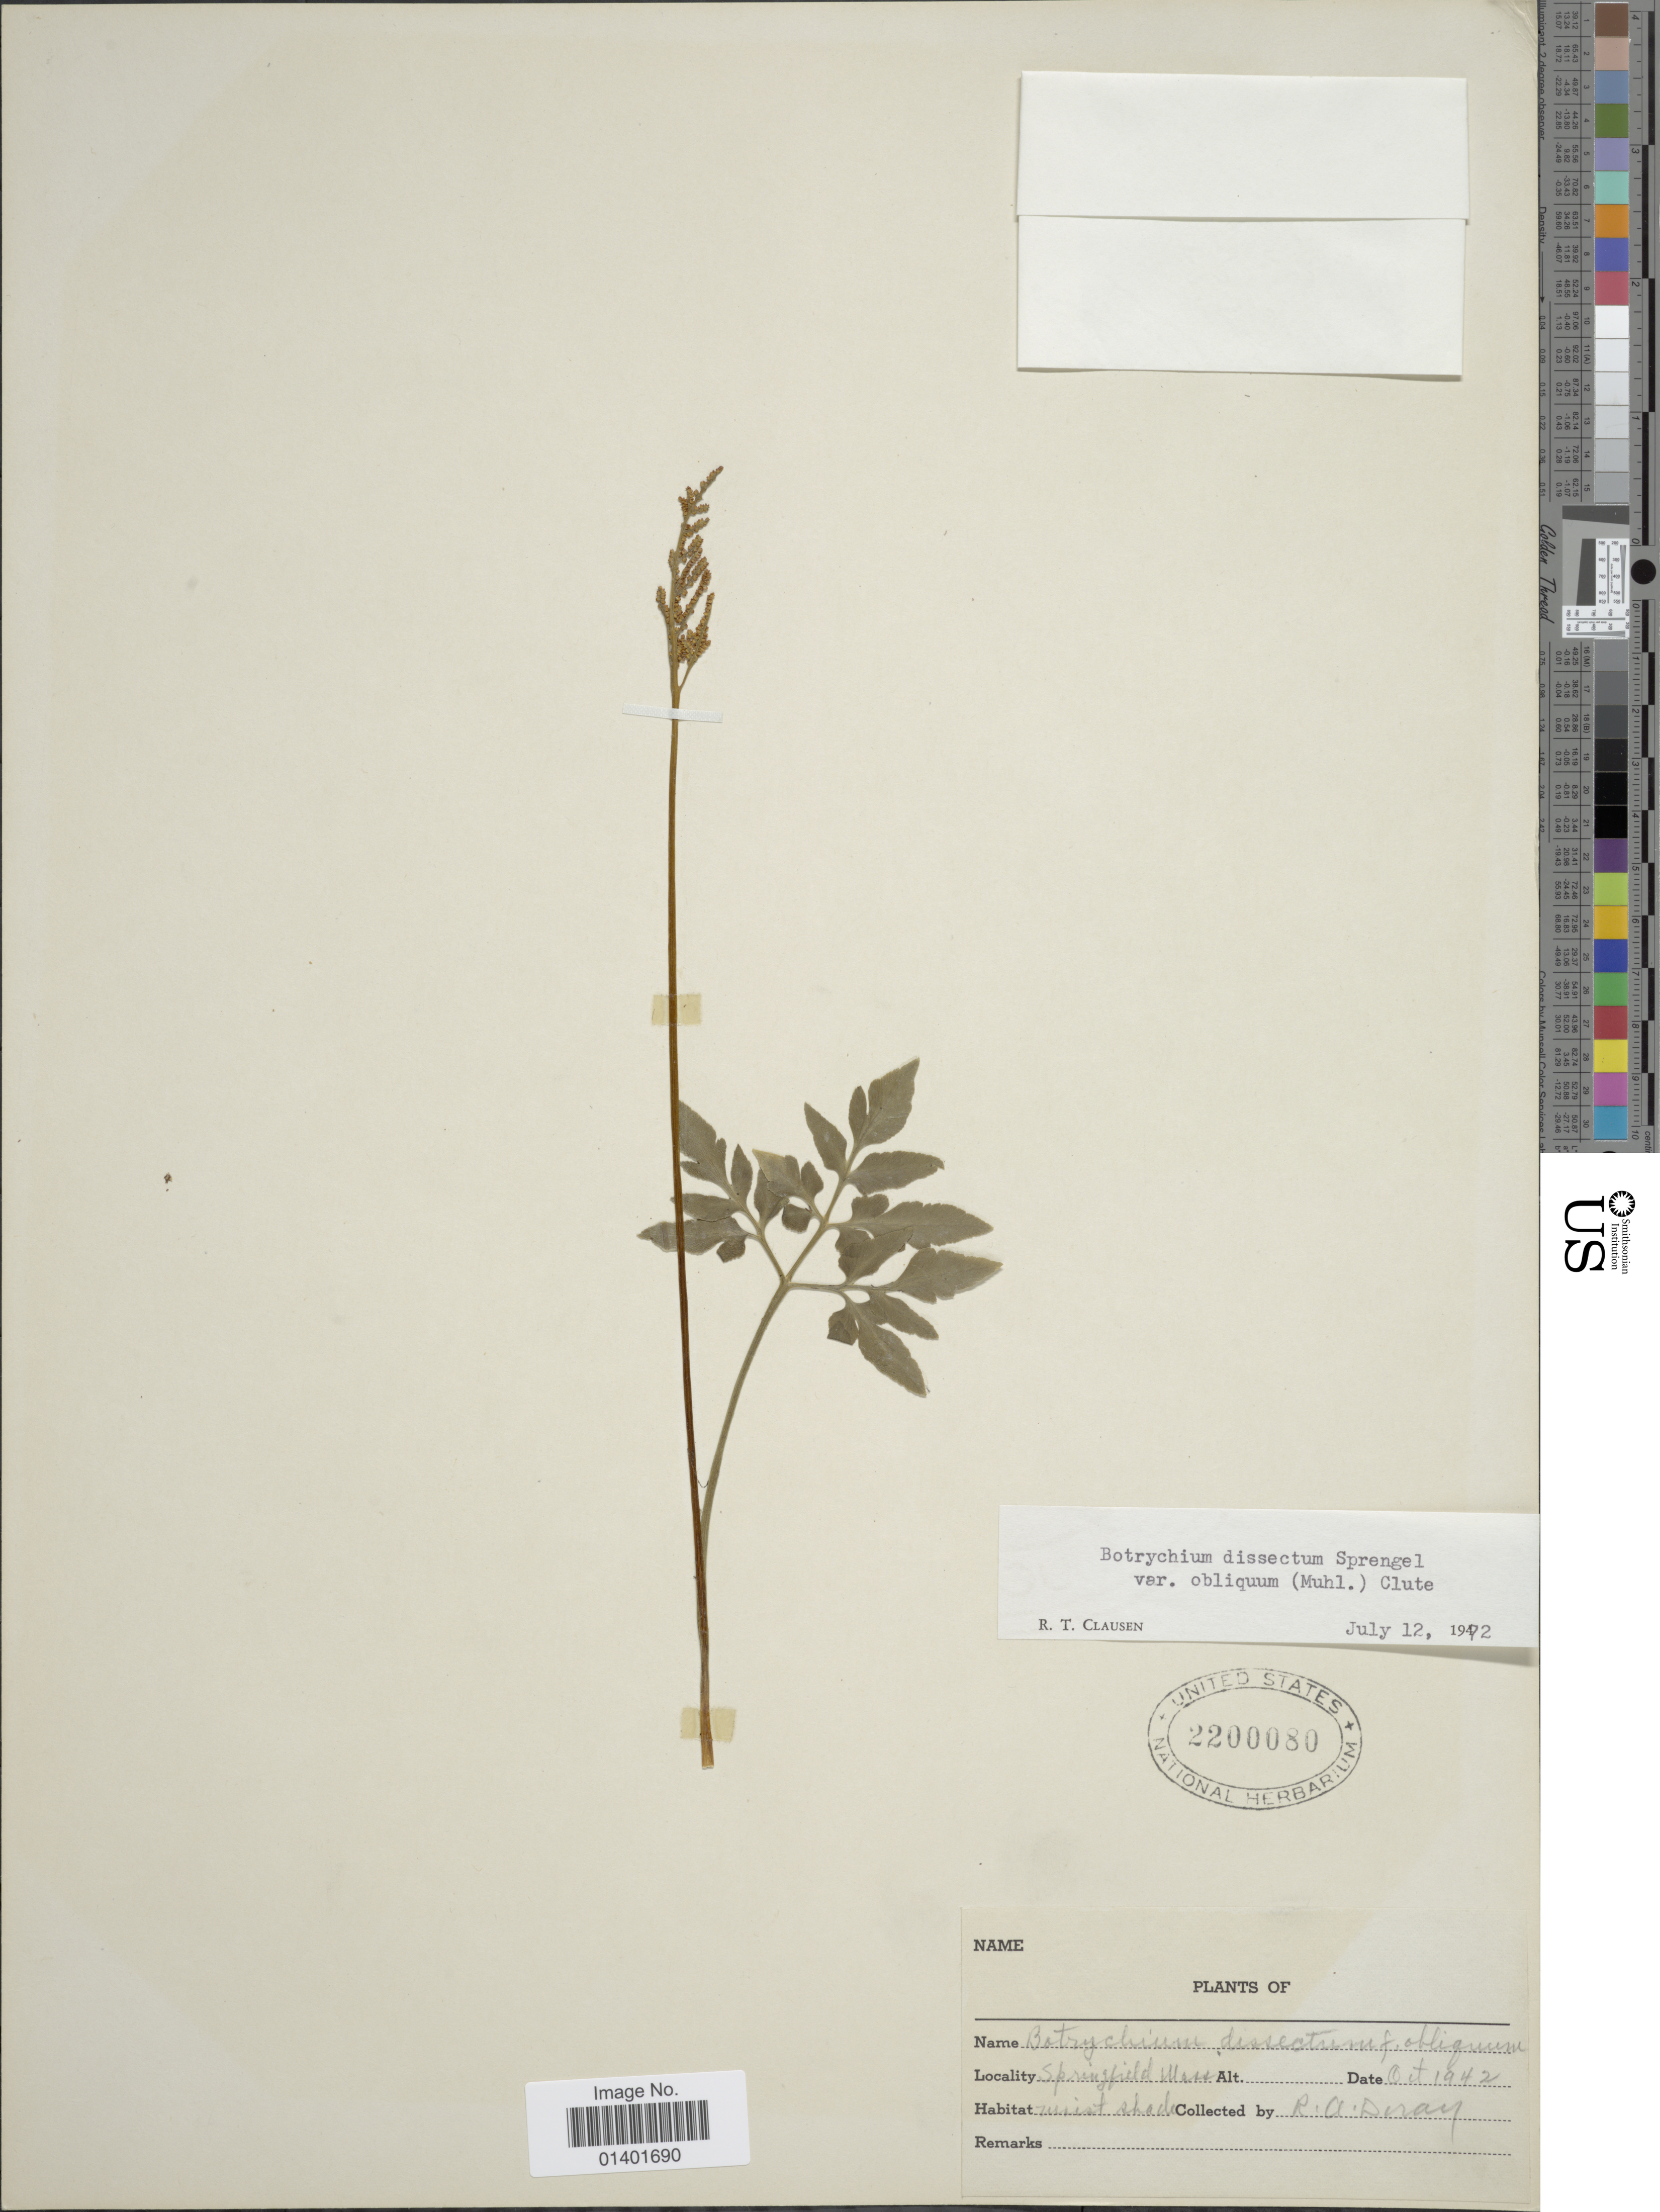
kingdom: Plantae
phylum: Tracheophyta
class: Polypodiopsida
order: Ophioglossales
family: Ophioglossaceae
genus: Botrychium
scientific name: Botrychium dissectum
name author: Spreng.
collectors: R. Doray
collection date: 1942-10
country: United States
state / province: Massachusetts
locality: Springfield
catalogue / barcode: US 2200080